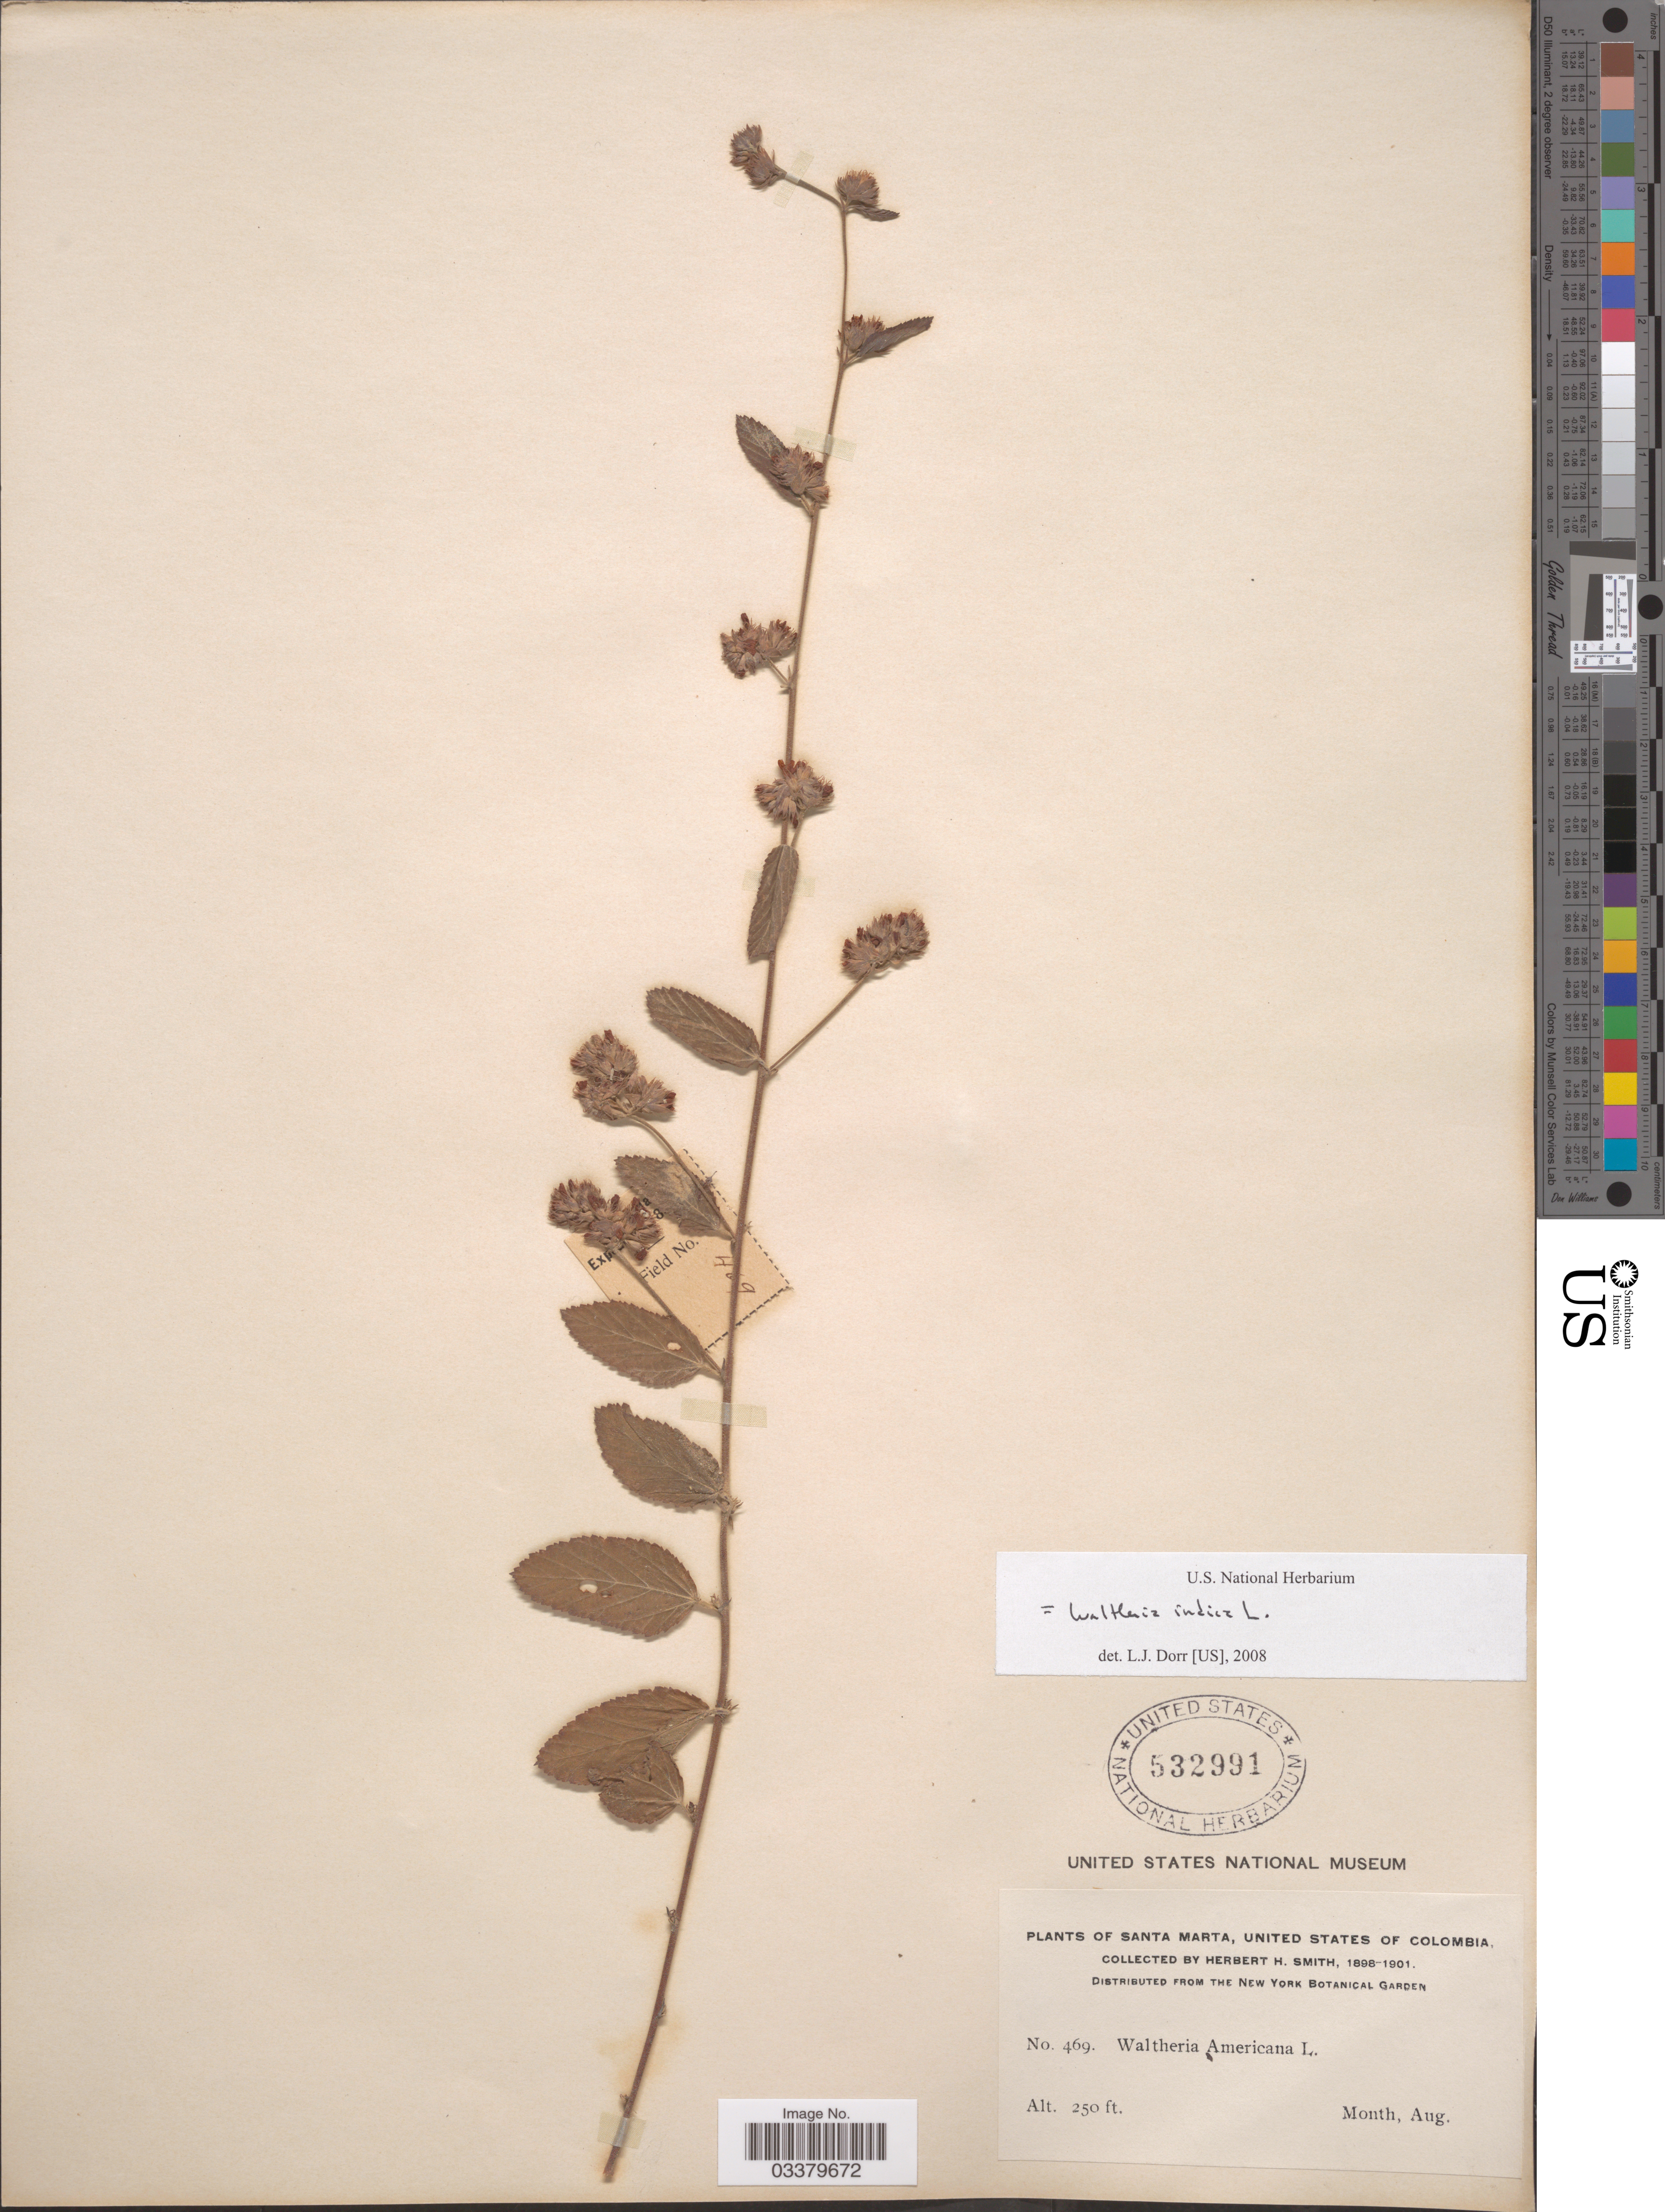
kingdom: Plantae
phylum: Tracheophyta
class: Magnoliopsida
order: Malvales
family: Malvaceae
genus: Waltheria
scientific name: Waltheria indica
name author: L.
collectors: Herbert H. Smith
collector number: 469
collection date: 1898-08/1901-08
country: Colombia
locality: Santa Marta, United States of Colombia.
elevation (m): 76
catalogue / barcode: US 532991